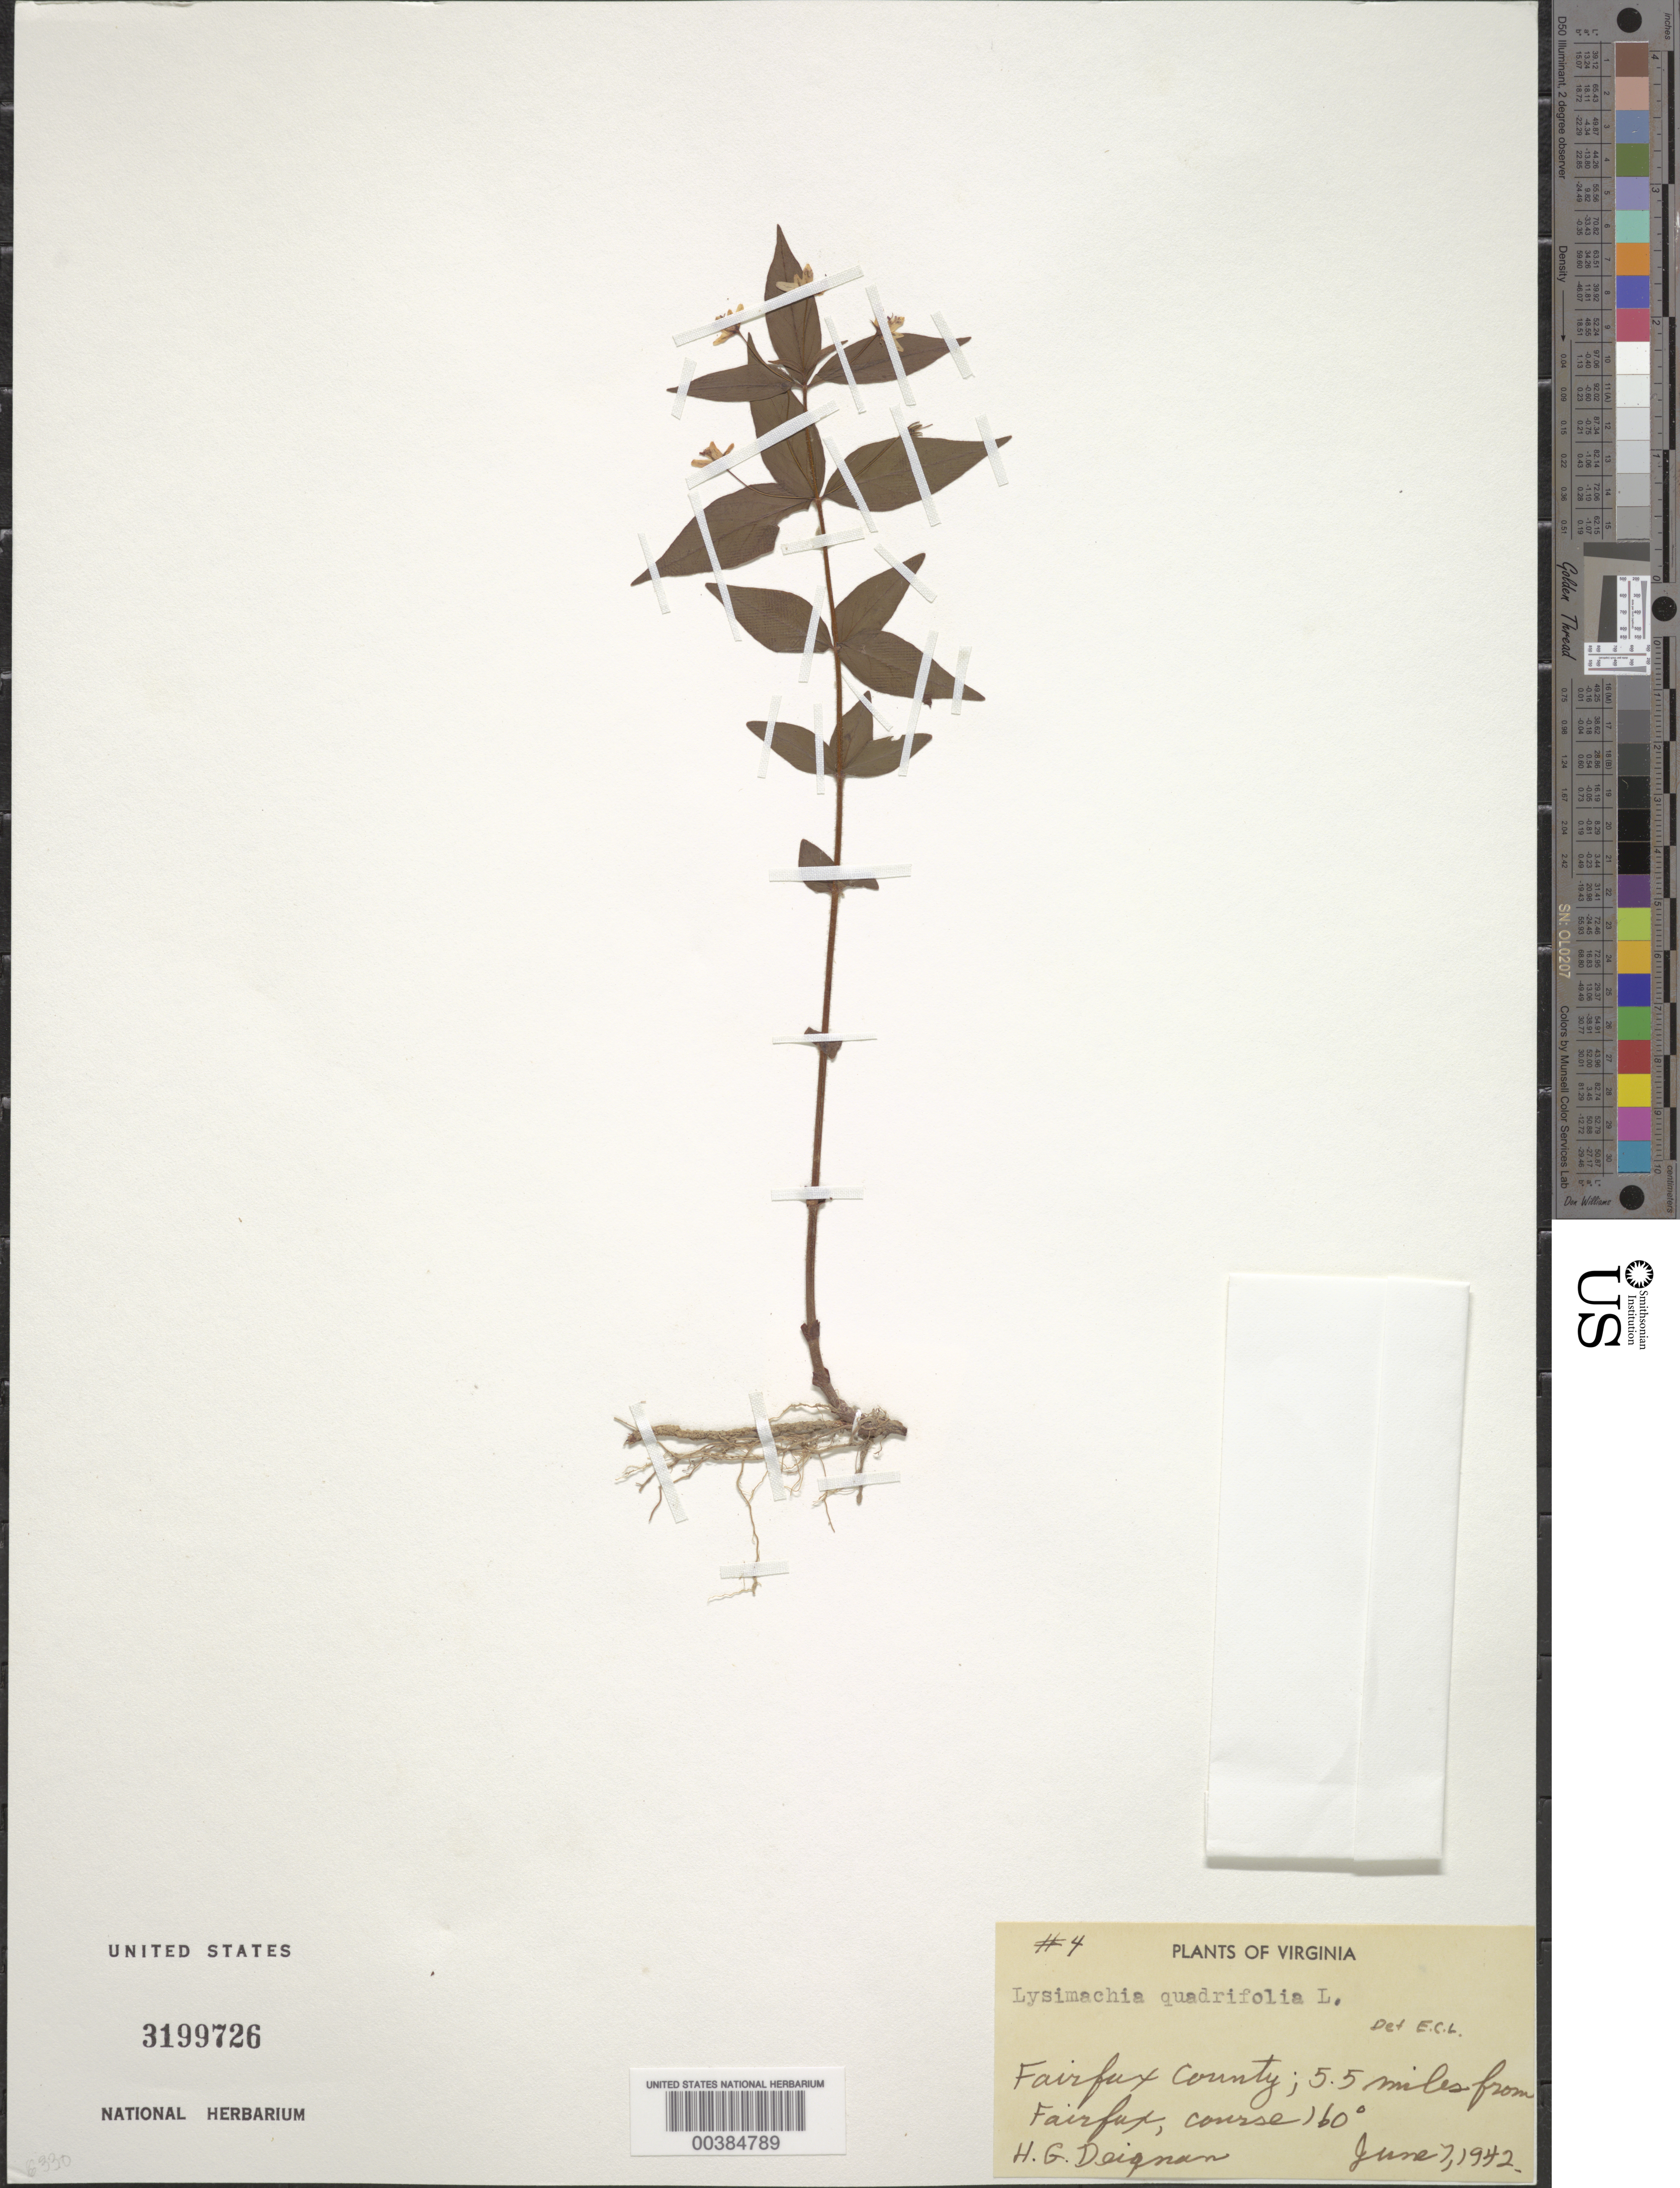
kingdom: Plantae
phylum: Tracheophyta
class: Magnoliopsida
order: Ericales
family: Primulaceae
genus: Lysimachia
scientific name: Lysimachia quadrifolia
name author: L.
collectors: H. Deignan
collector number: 4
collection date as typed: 07 Jun 1942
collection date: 1942-06-07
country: United States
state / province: Virginia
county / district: Fairfax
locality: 5.5 M from Fairfax County Court House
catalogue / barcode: US 3199726